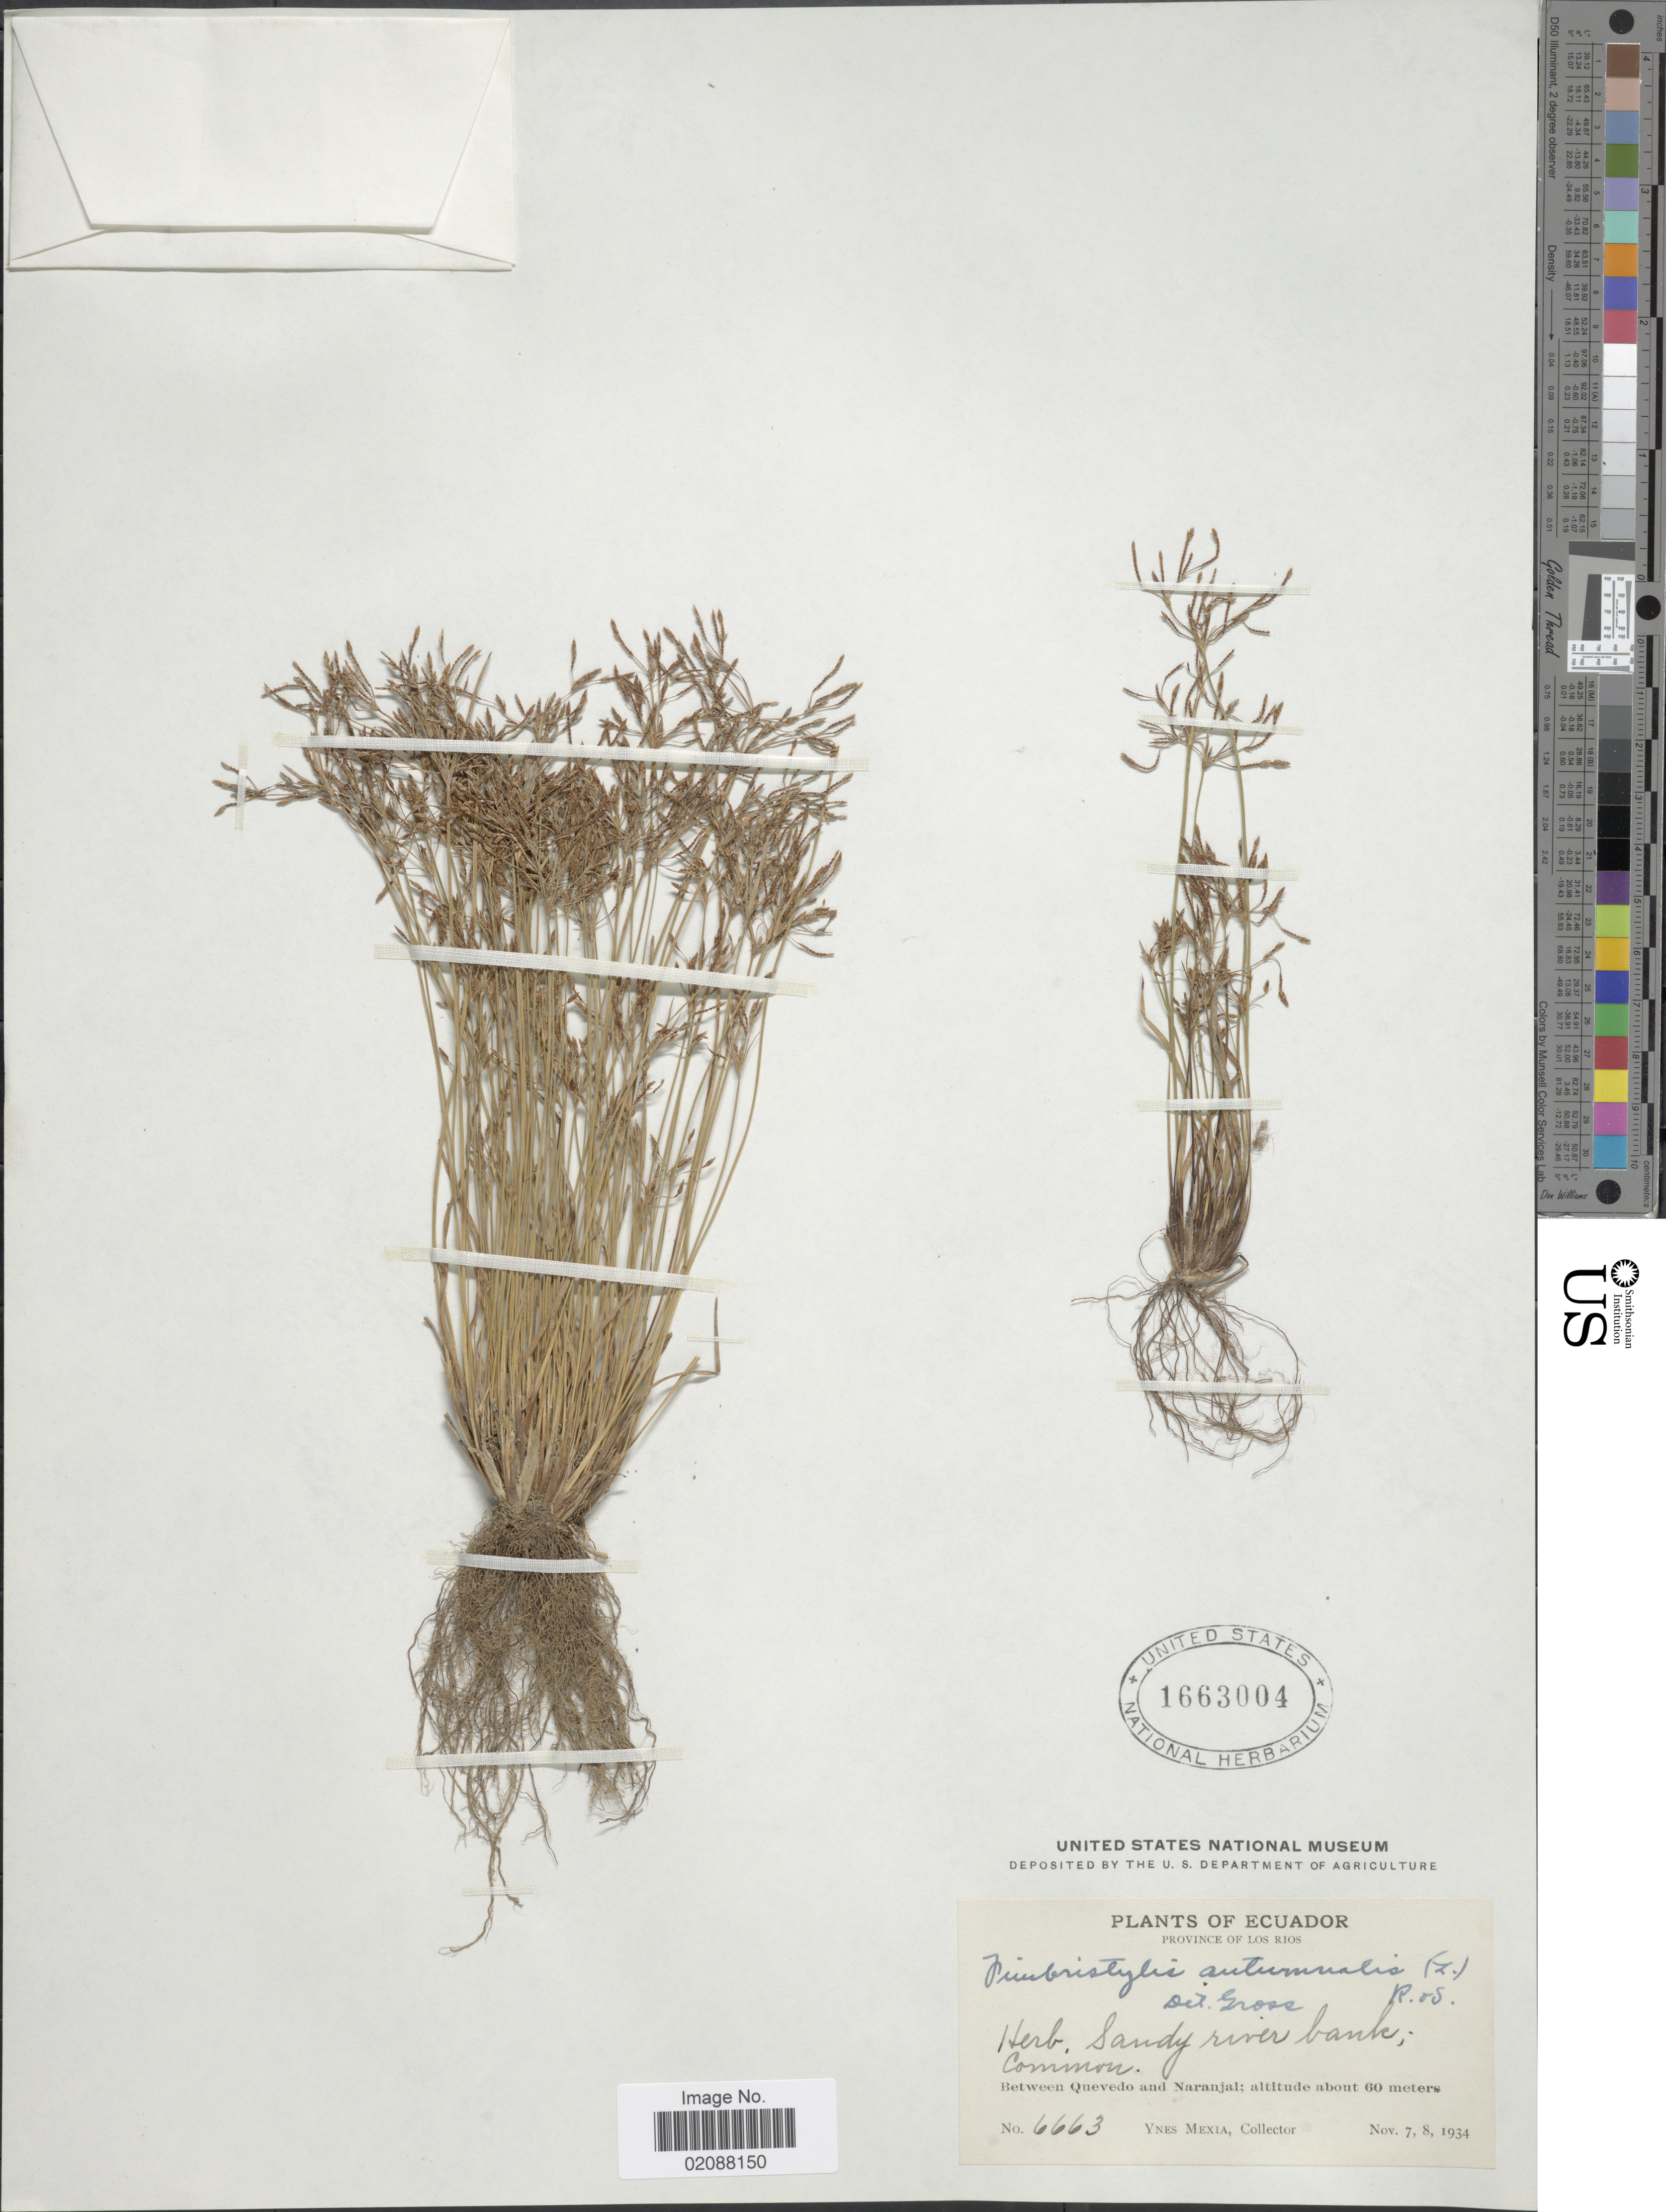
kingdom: Plantae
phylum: Tracheophyta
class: Liliopsida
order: Poales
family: Cyperaceae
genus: Fimbristylis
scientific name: Fimbristylis autumnalis (L.) Roem. & Schult.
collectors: Y. Mexia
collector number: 6663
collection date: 1934-11-07/1934-11-08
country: Ecuador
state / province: Los Ríos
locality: Sandy river bank, between Quevedo and Naranjal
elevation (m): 60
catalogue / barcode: US 1663004